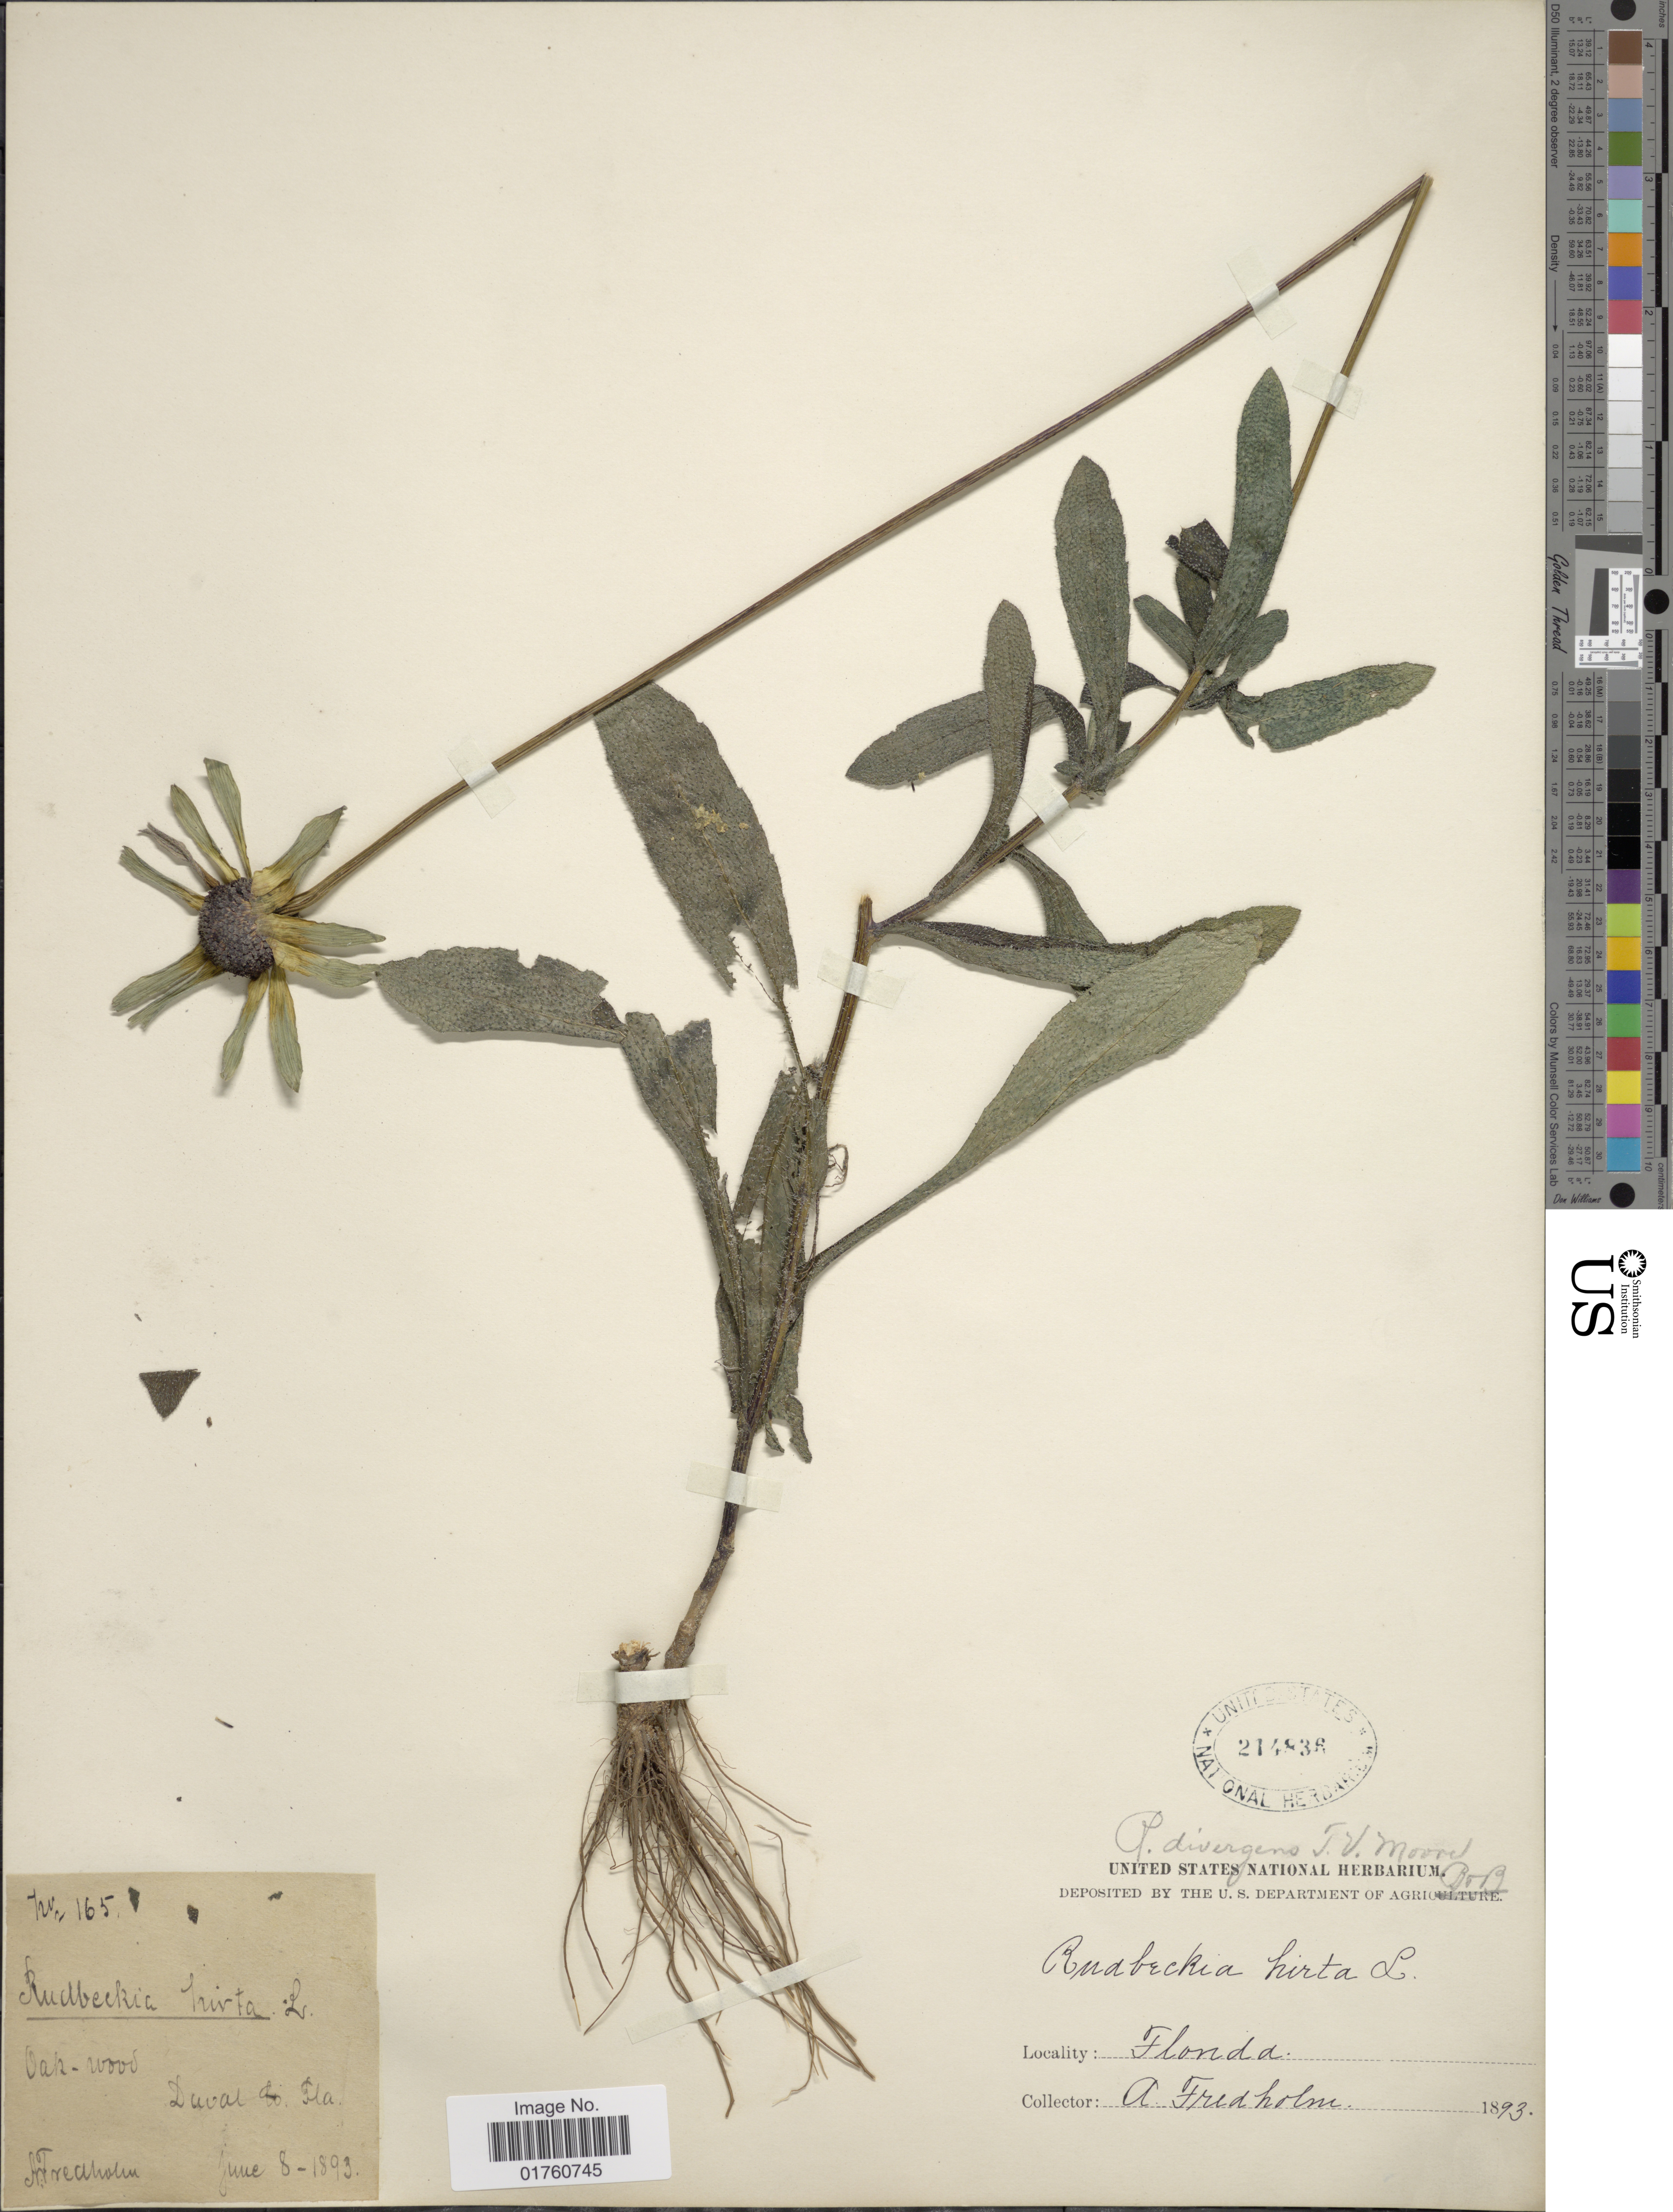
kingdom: Plantae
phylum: Tracheophyta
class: Magnoliopsida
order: Asterales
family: Asteraceae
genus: Rudbeckia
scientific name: Rudbeckia divergens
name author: T.V. Moore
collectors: A. Fredholm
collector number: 165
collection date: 1893-06-08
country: United States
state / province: Florida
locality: Oak-wood Duval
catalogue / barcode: US 214836